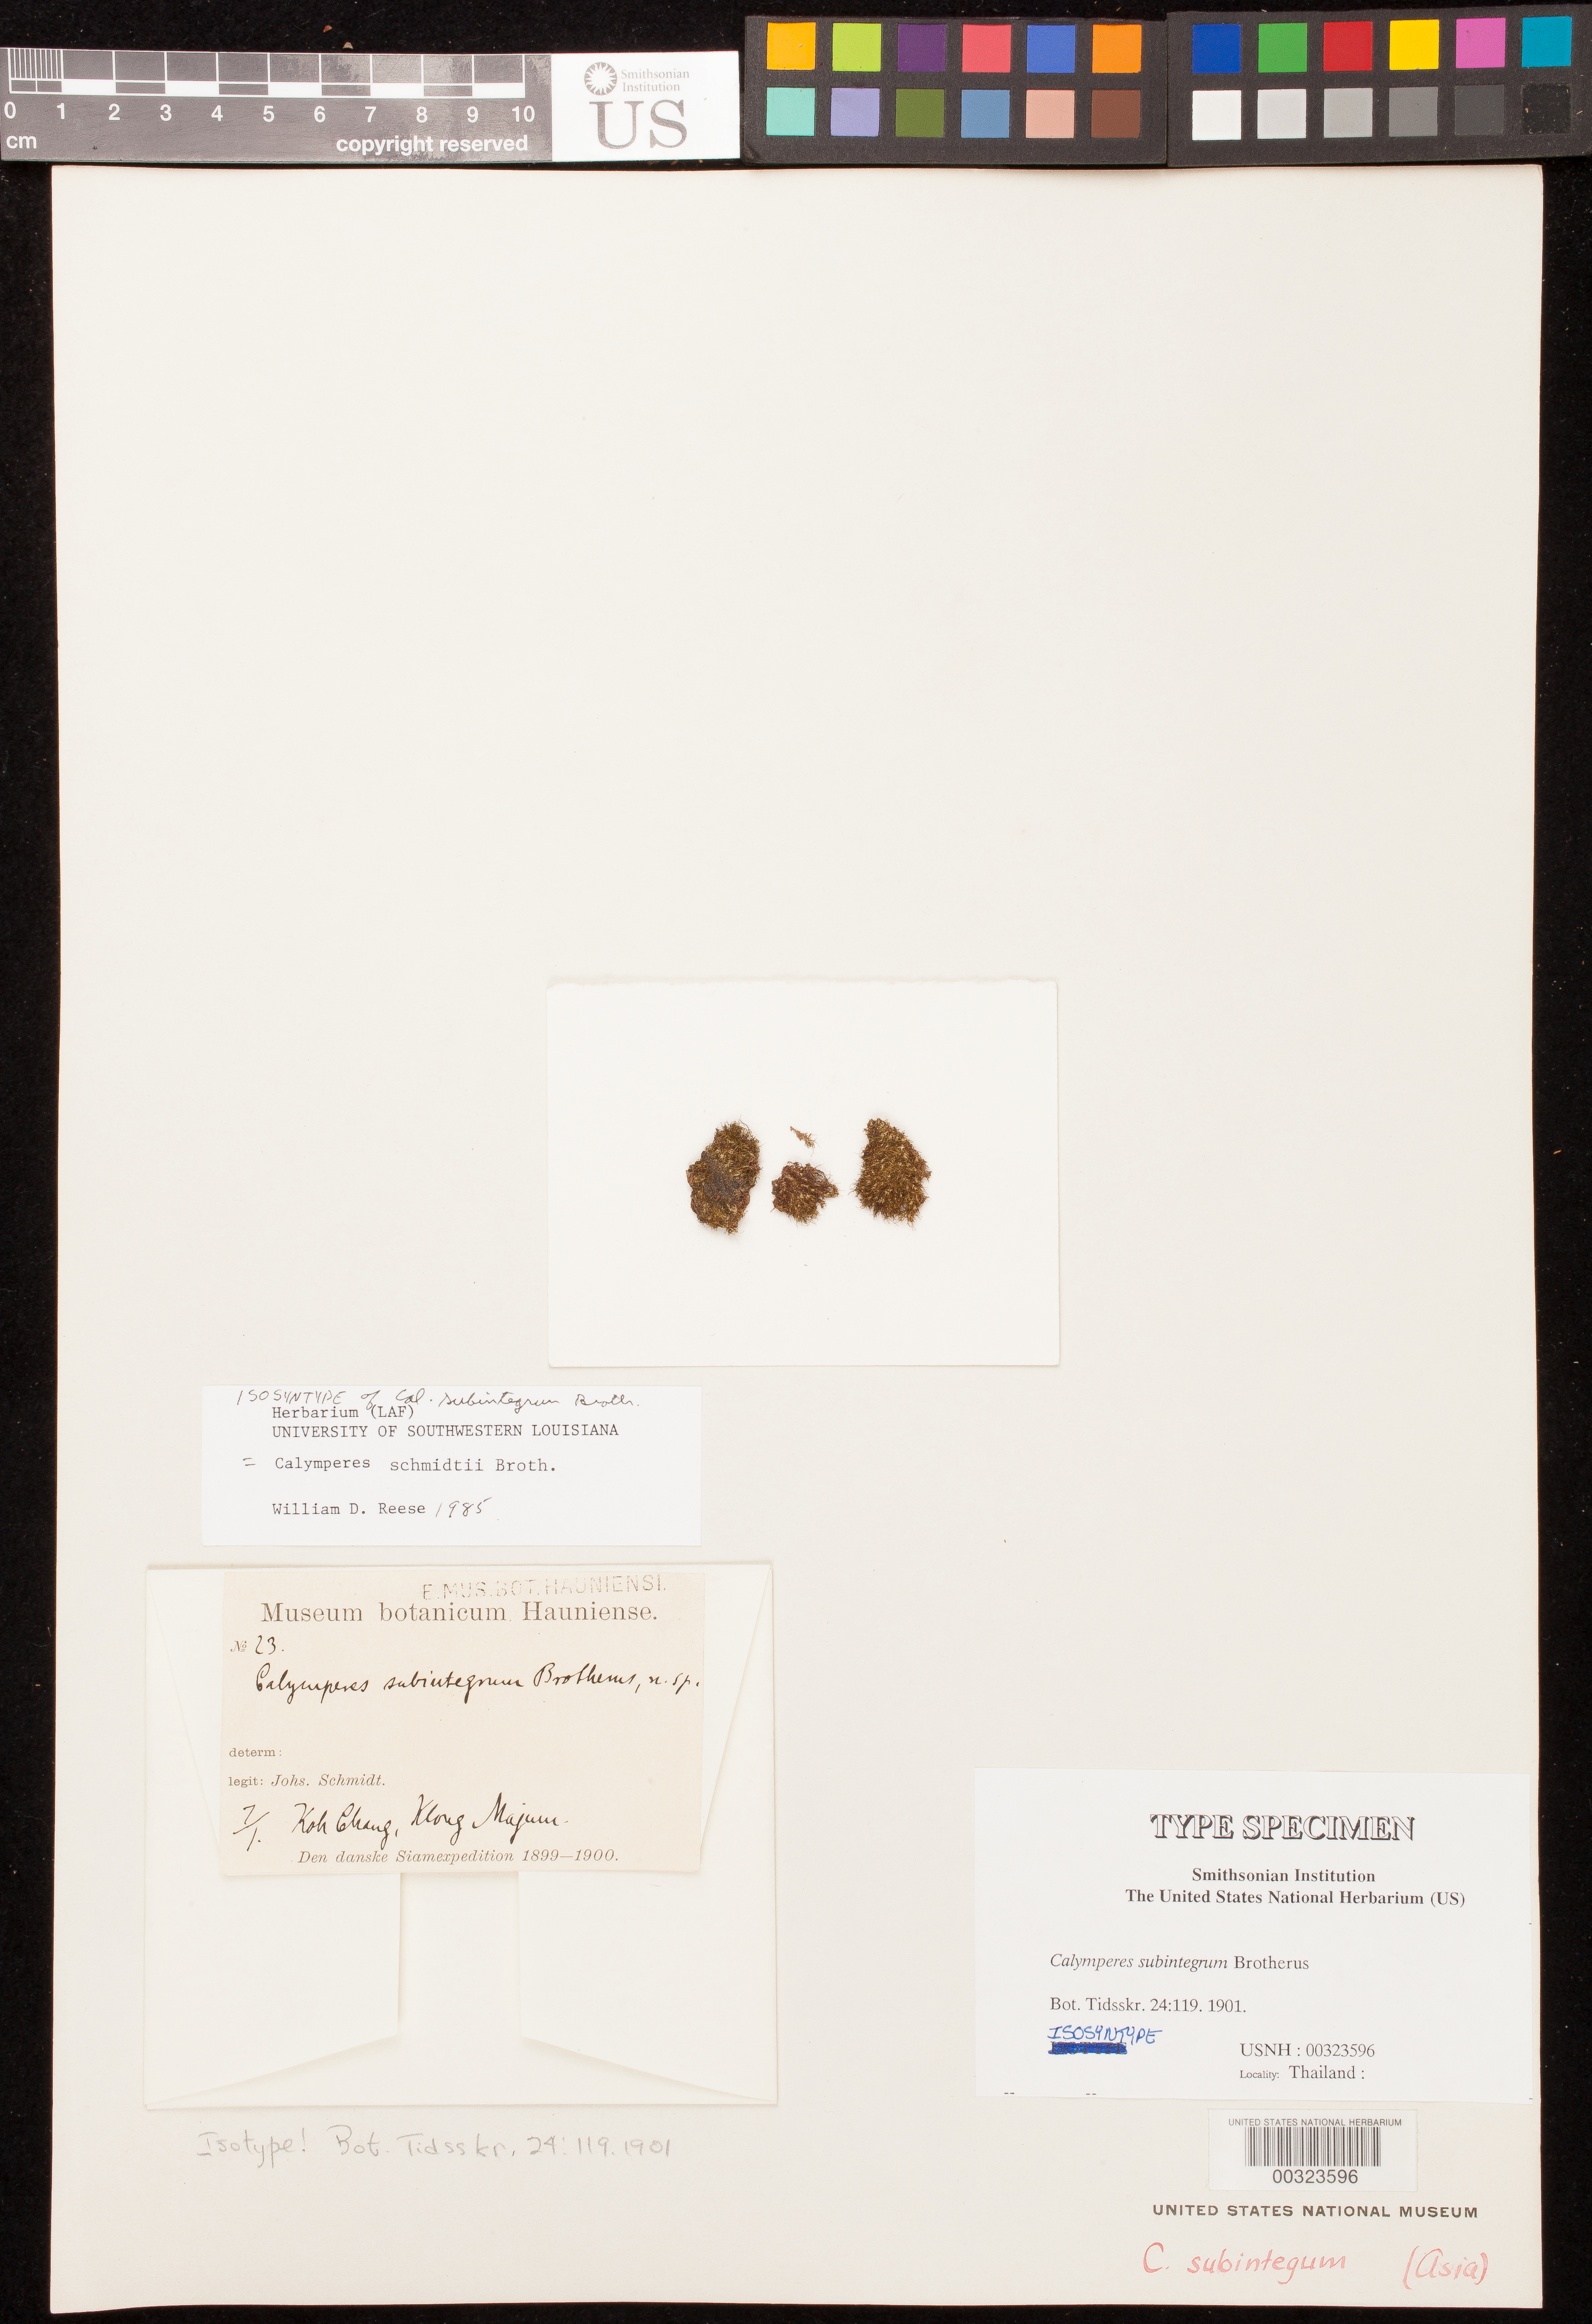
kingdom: Plantae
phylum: Bryophyta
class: Bryopsida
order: Dicranales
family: Calymperaceae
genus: Calymperes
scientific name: Calymperes subintegrum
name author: Broth.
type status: Possible Isotype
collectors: J. Schmidt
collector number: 23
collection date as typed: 07 Jan 1900 or 01 Jul 1900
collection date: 1900-01-07 or 1900-07-01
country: Thailand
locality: Koh Chang, Klong Majum.